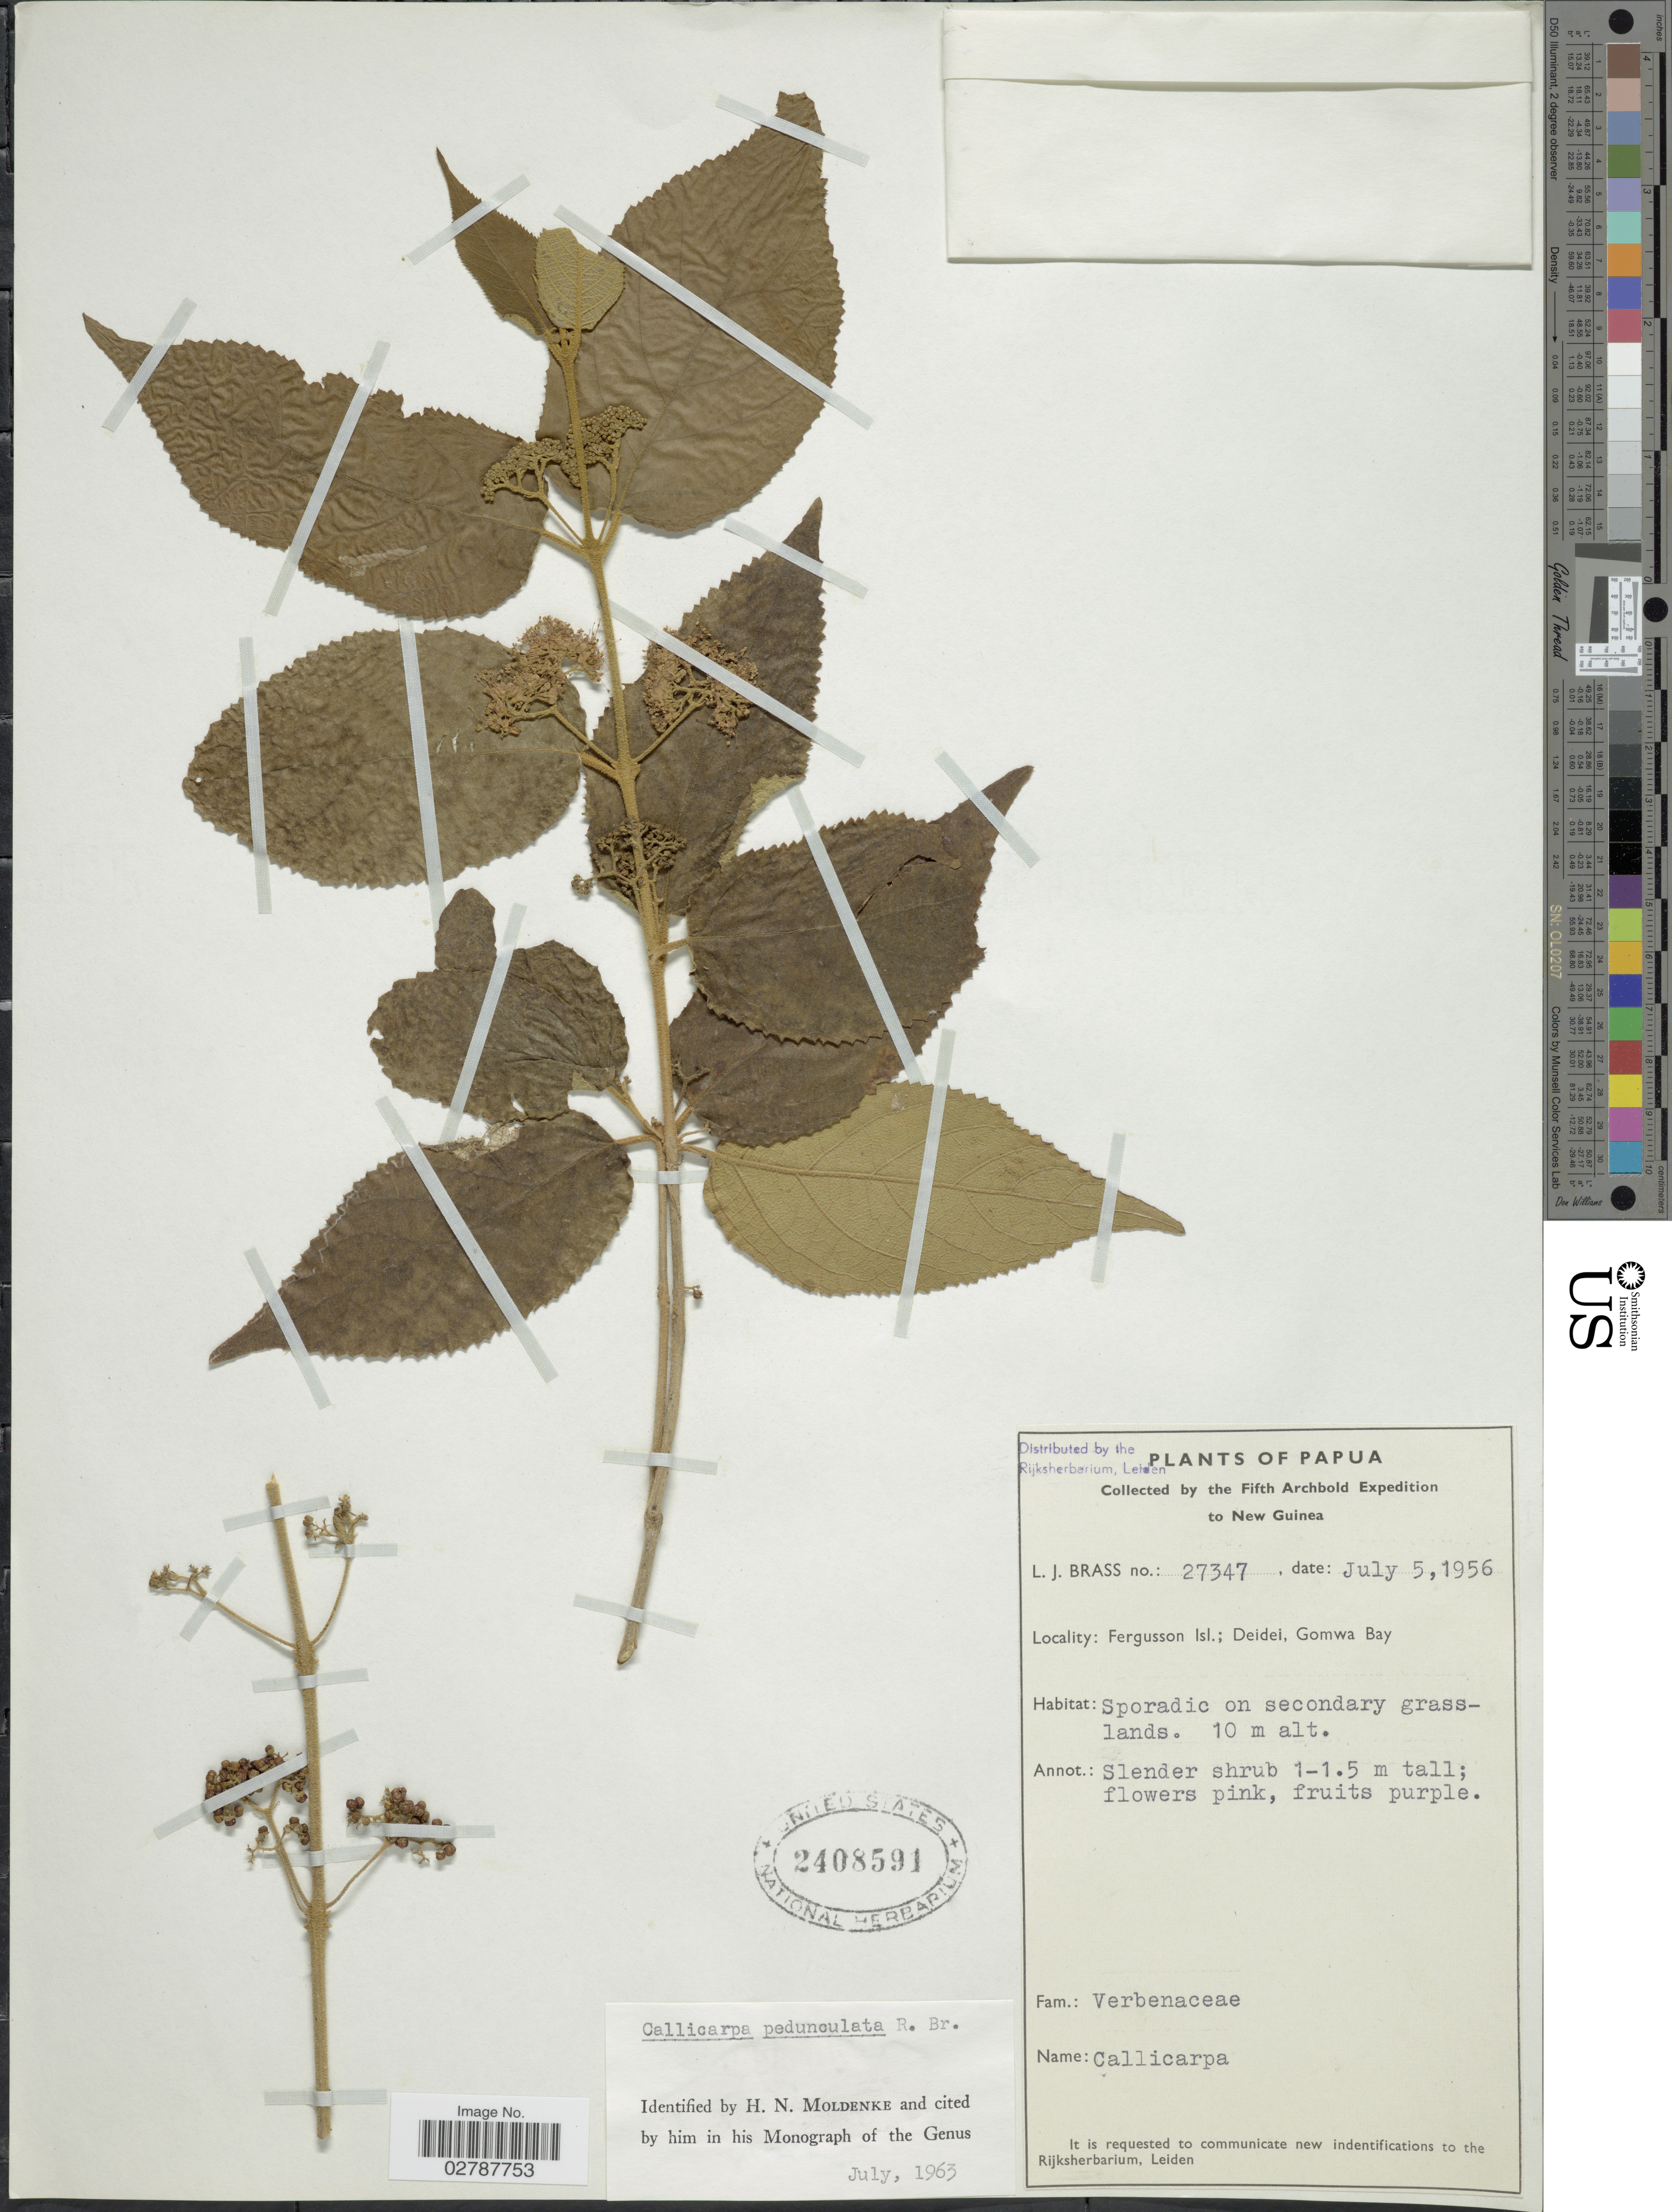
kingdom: Plantae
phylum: Tracheophyta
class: Magnoliopsida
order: Lamiales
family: Lamiaceae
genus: Callicarpa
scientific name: Callicarpa pedunculata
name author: R. Br.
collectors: L. J. Brass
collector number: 27347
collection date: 1956-07-05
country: Papua New Guinea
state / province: Milne Bay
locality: Papua. New Guinea. Fergusson Isl.; Deidei, Gomwa Bay.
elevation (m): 10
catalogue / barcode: US 2408591